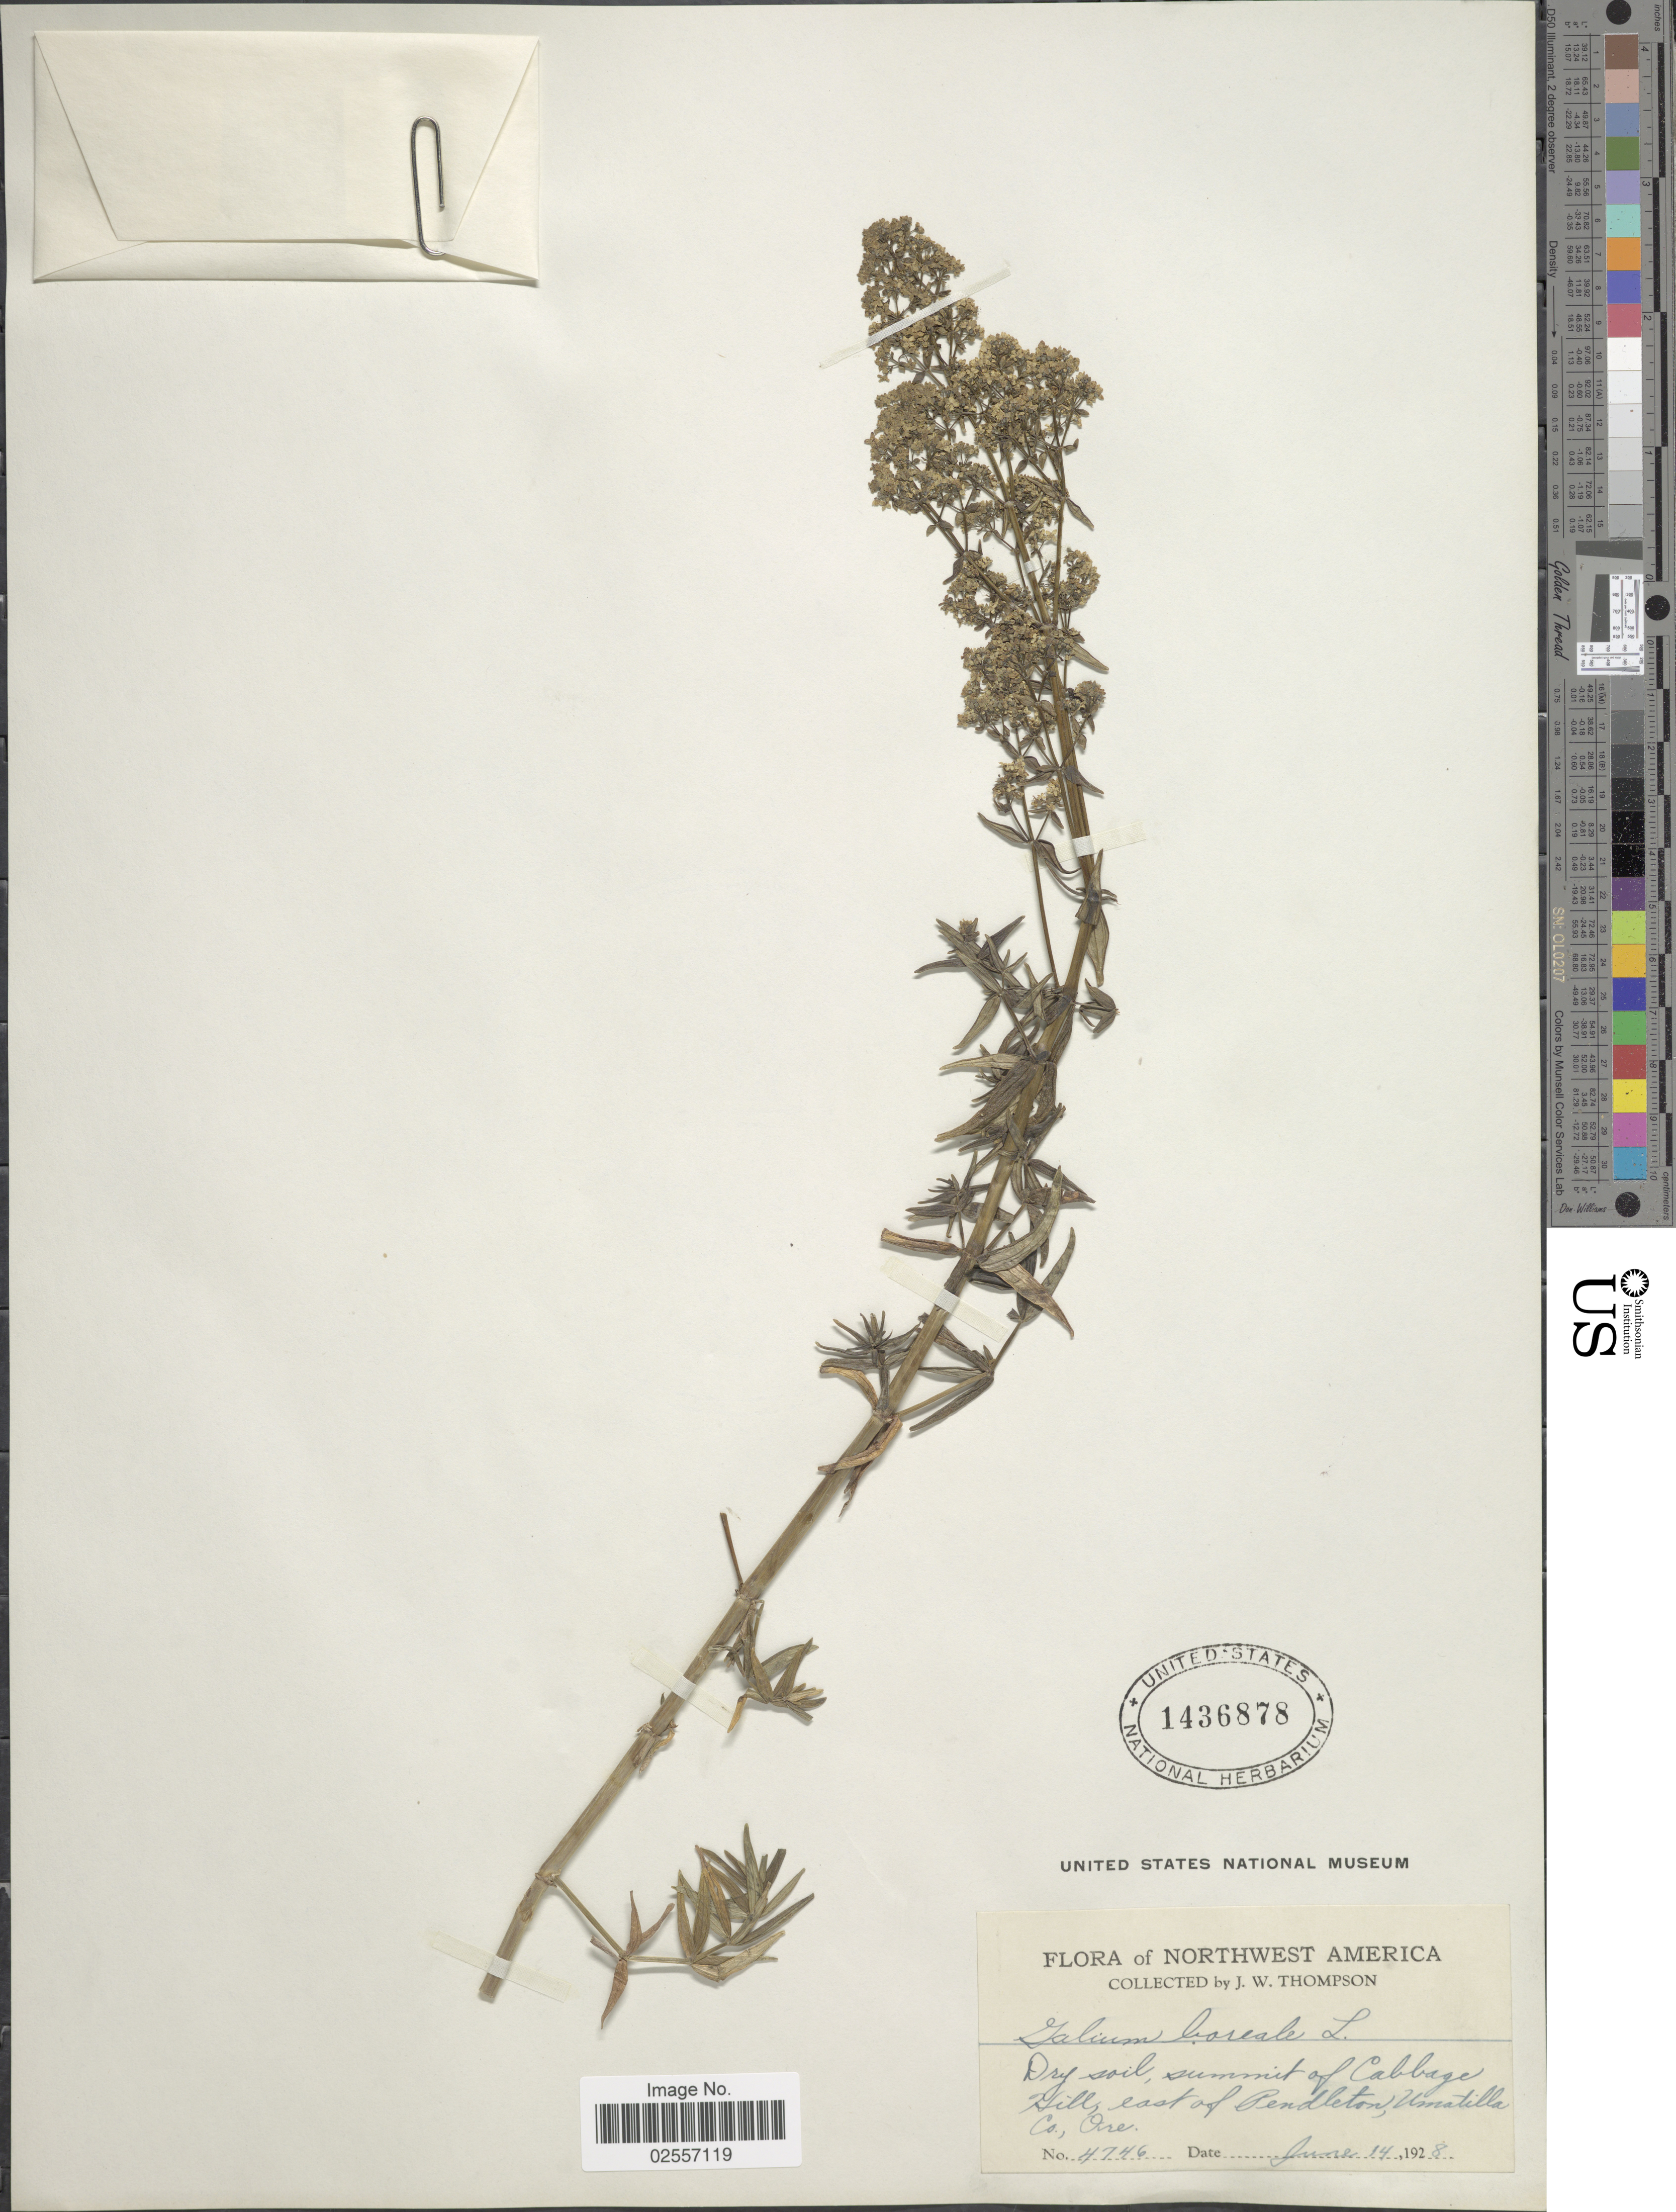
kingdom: Plantae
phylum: Tracheophyta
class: Magnoliopsida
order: Gentianales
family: Rubiaceae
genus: Galium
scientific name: Galium boreale L.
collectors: J. W. Thompson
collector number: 4746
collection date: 1928-06-14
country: United States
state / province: Oregon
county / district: Umatilla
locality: Summit of Cabbage Hill, east of Pendleton, Umatilla Co.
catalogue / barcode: US 1436878